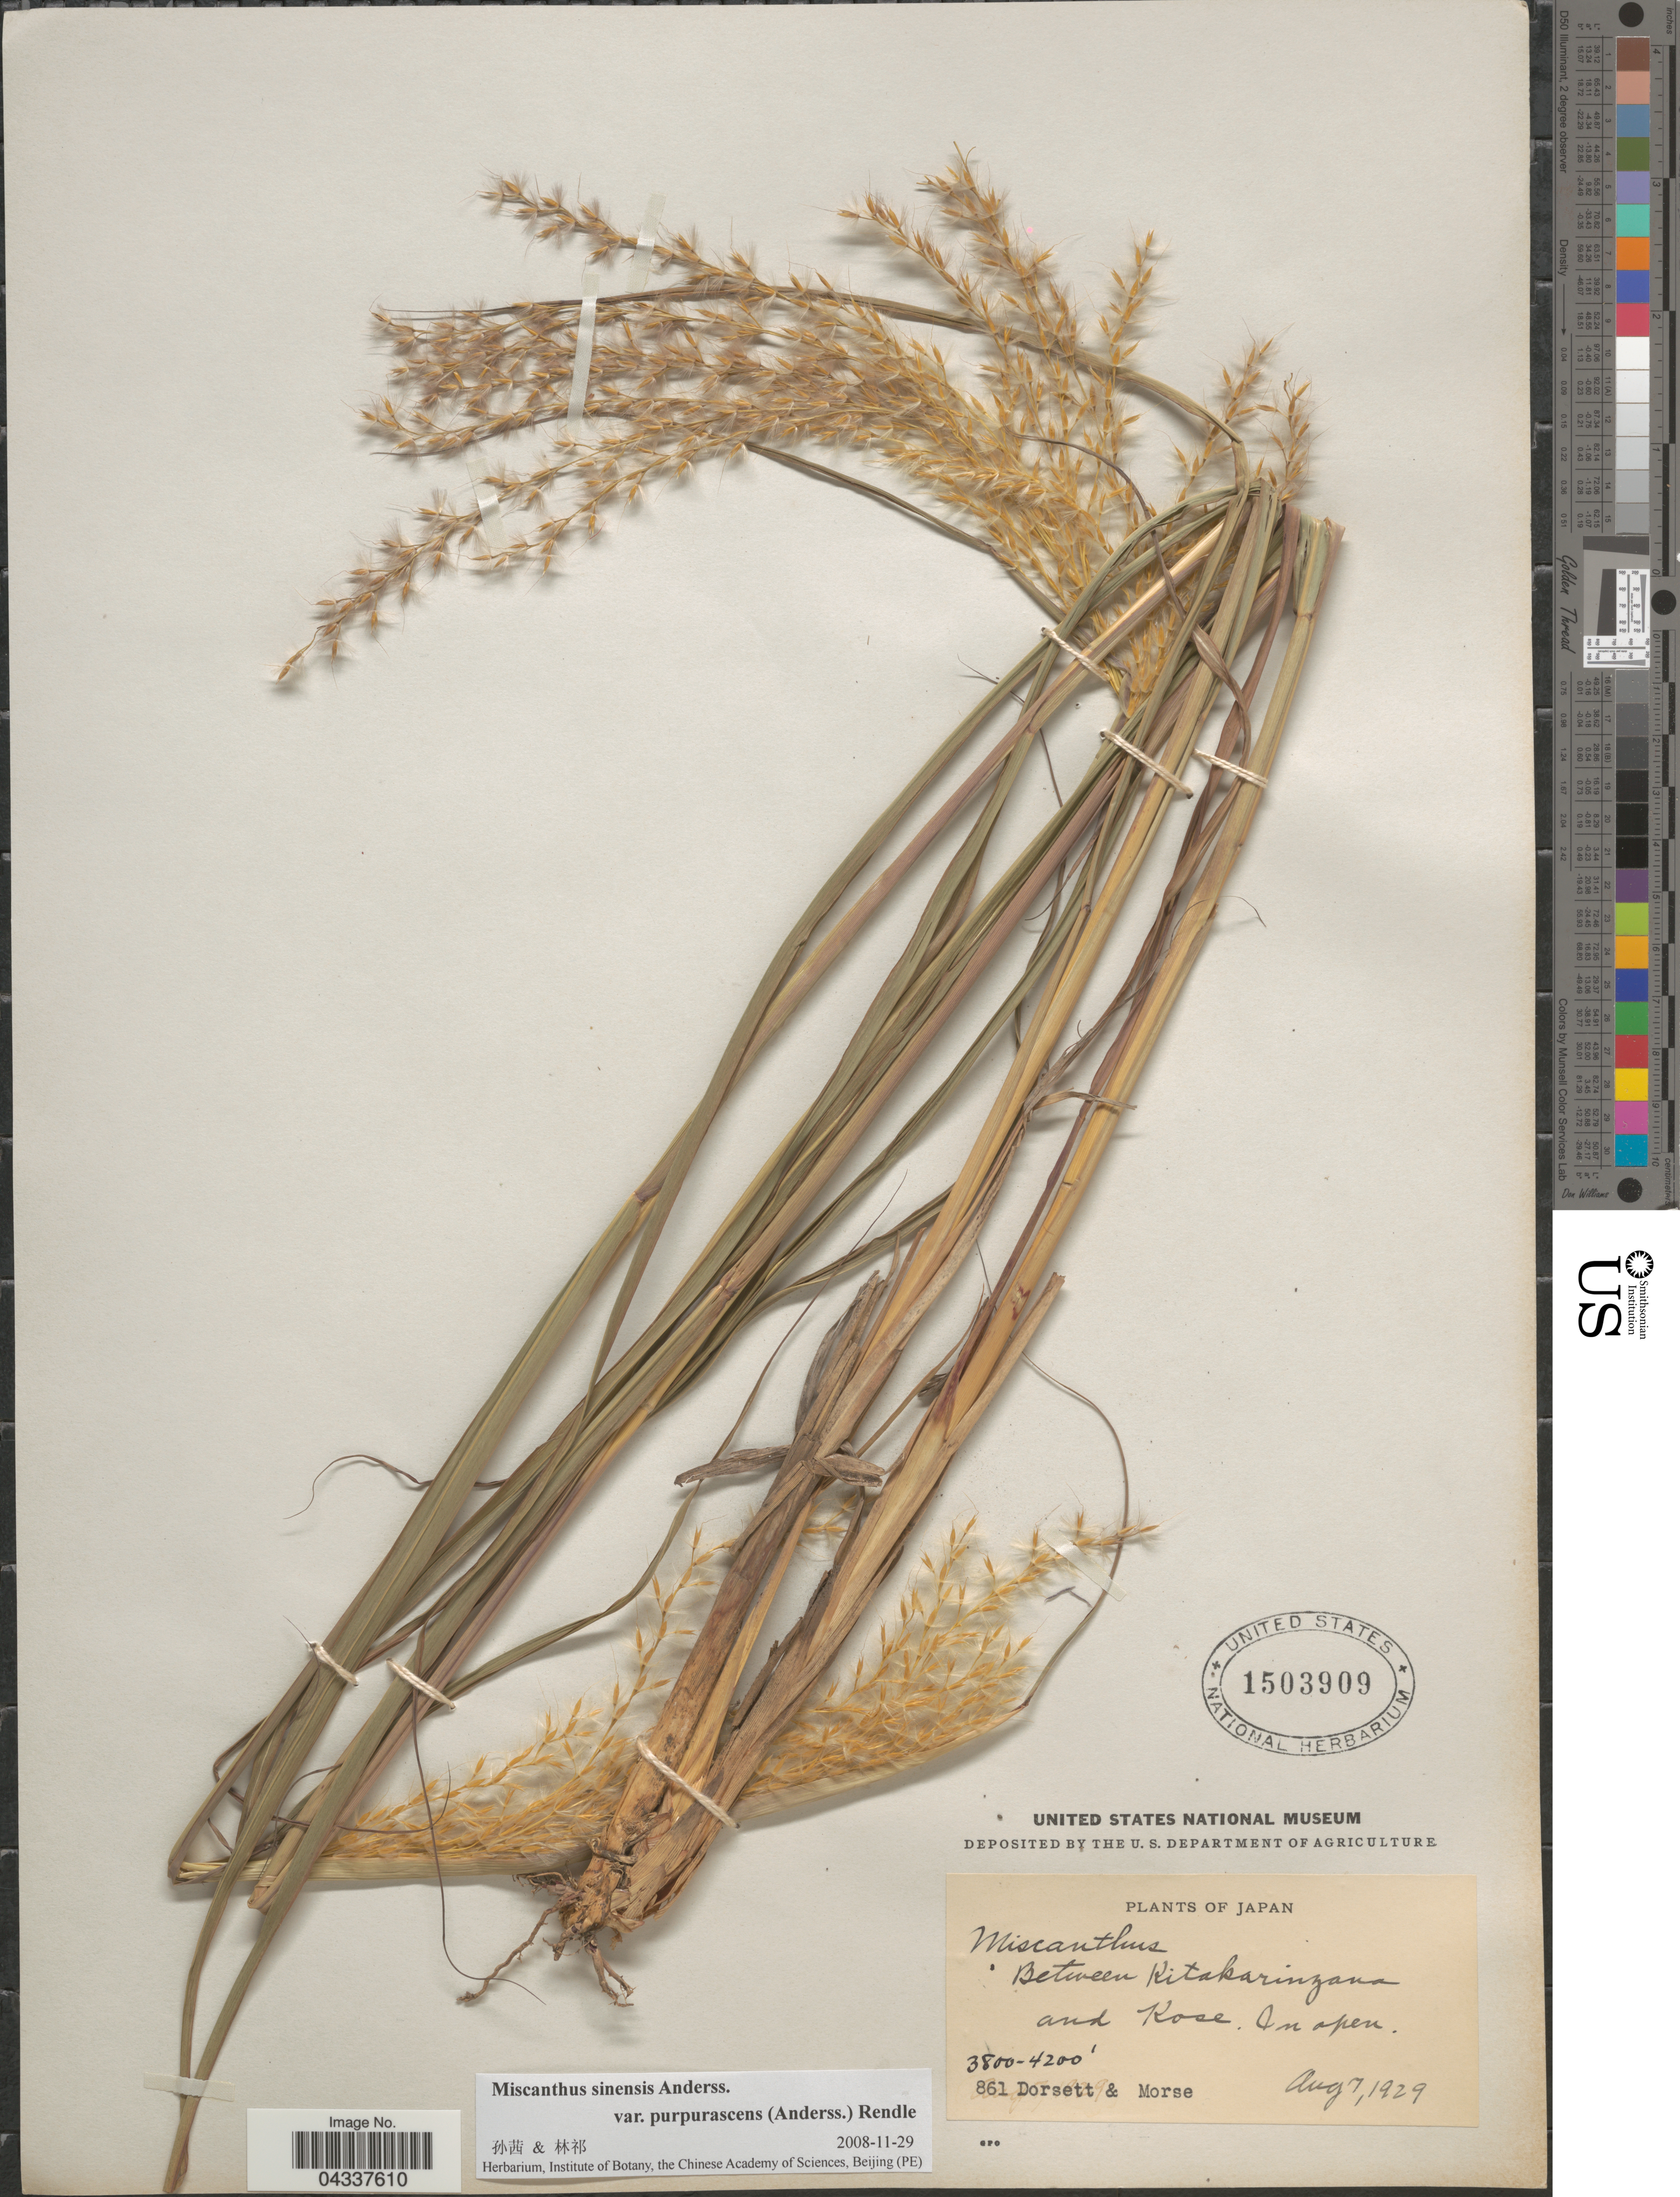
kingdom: Plantae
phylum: Tracheophyta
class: Liliopsida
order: Poales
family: Poaceae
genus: Miscanthus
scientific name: Miscanthus sinensis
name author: Andersson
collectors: -- Dorsett & -. Morse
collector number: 861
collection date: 1929-08-07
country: Japan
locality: Between Kitakarinzana and Kose. In open.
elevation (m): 1158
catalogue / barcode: US 1503909